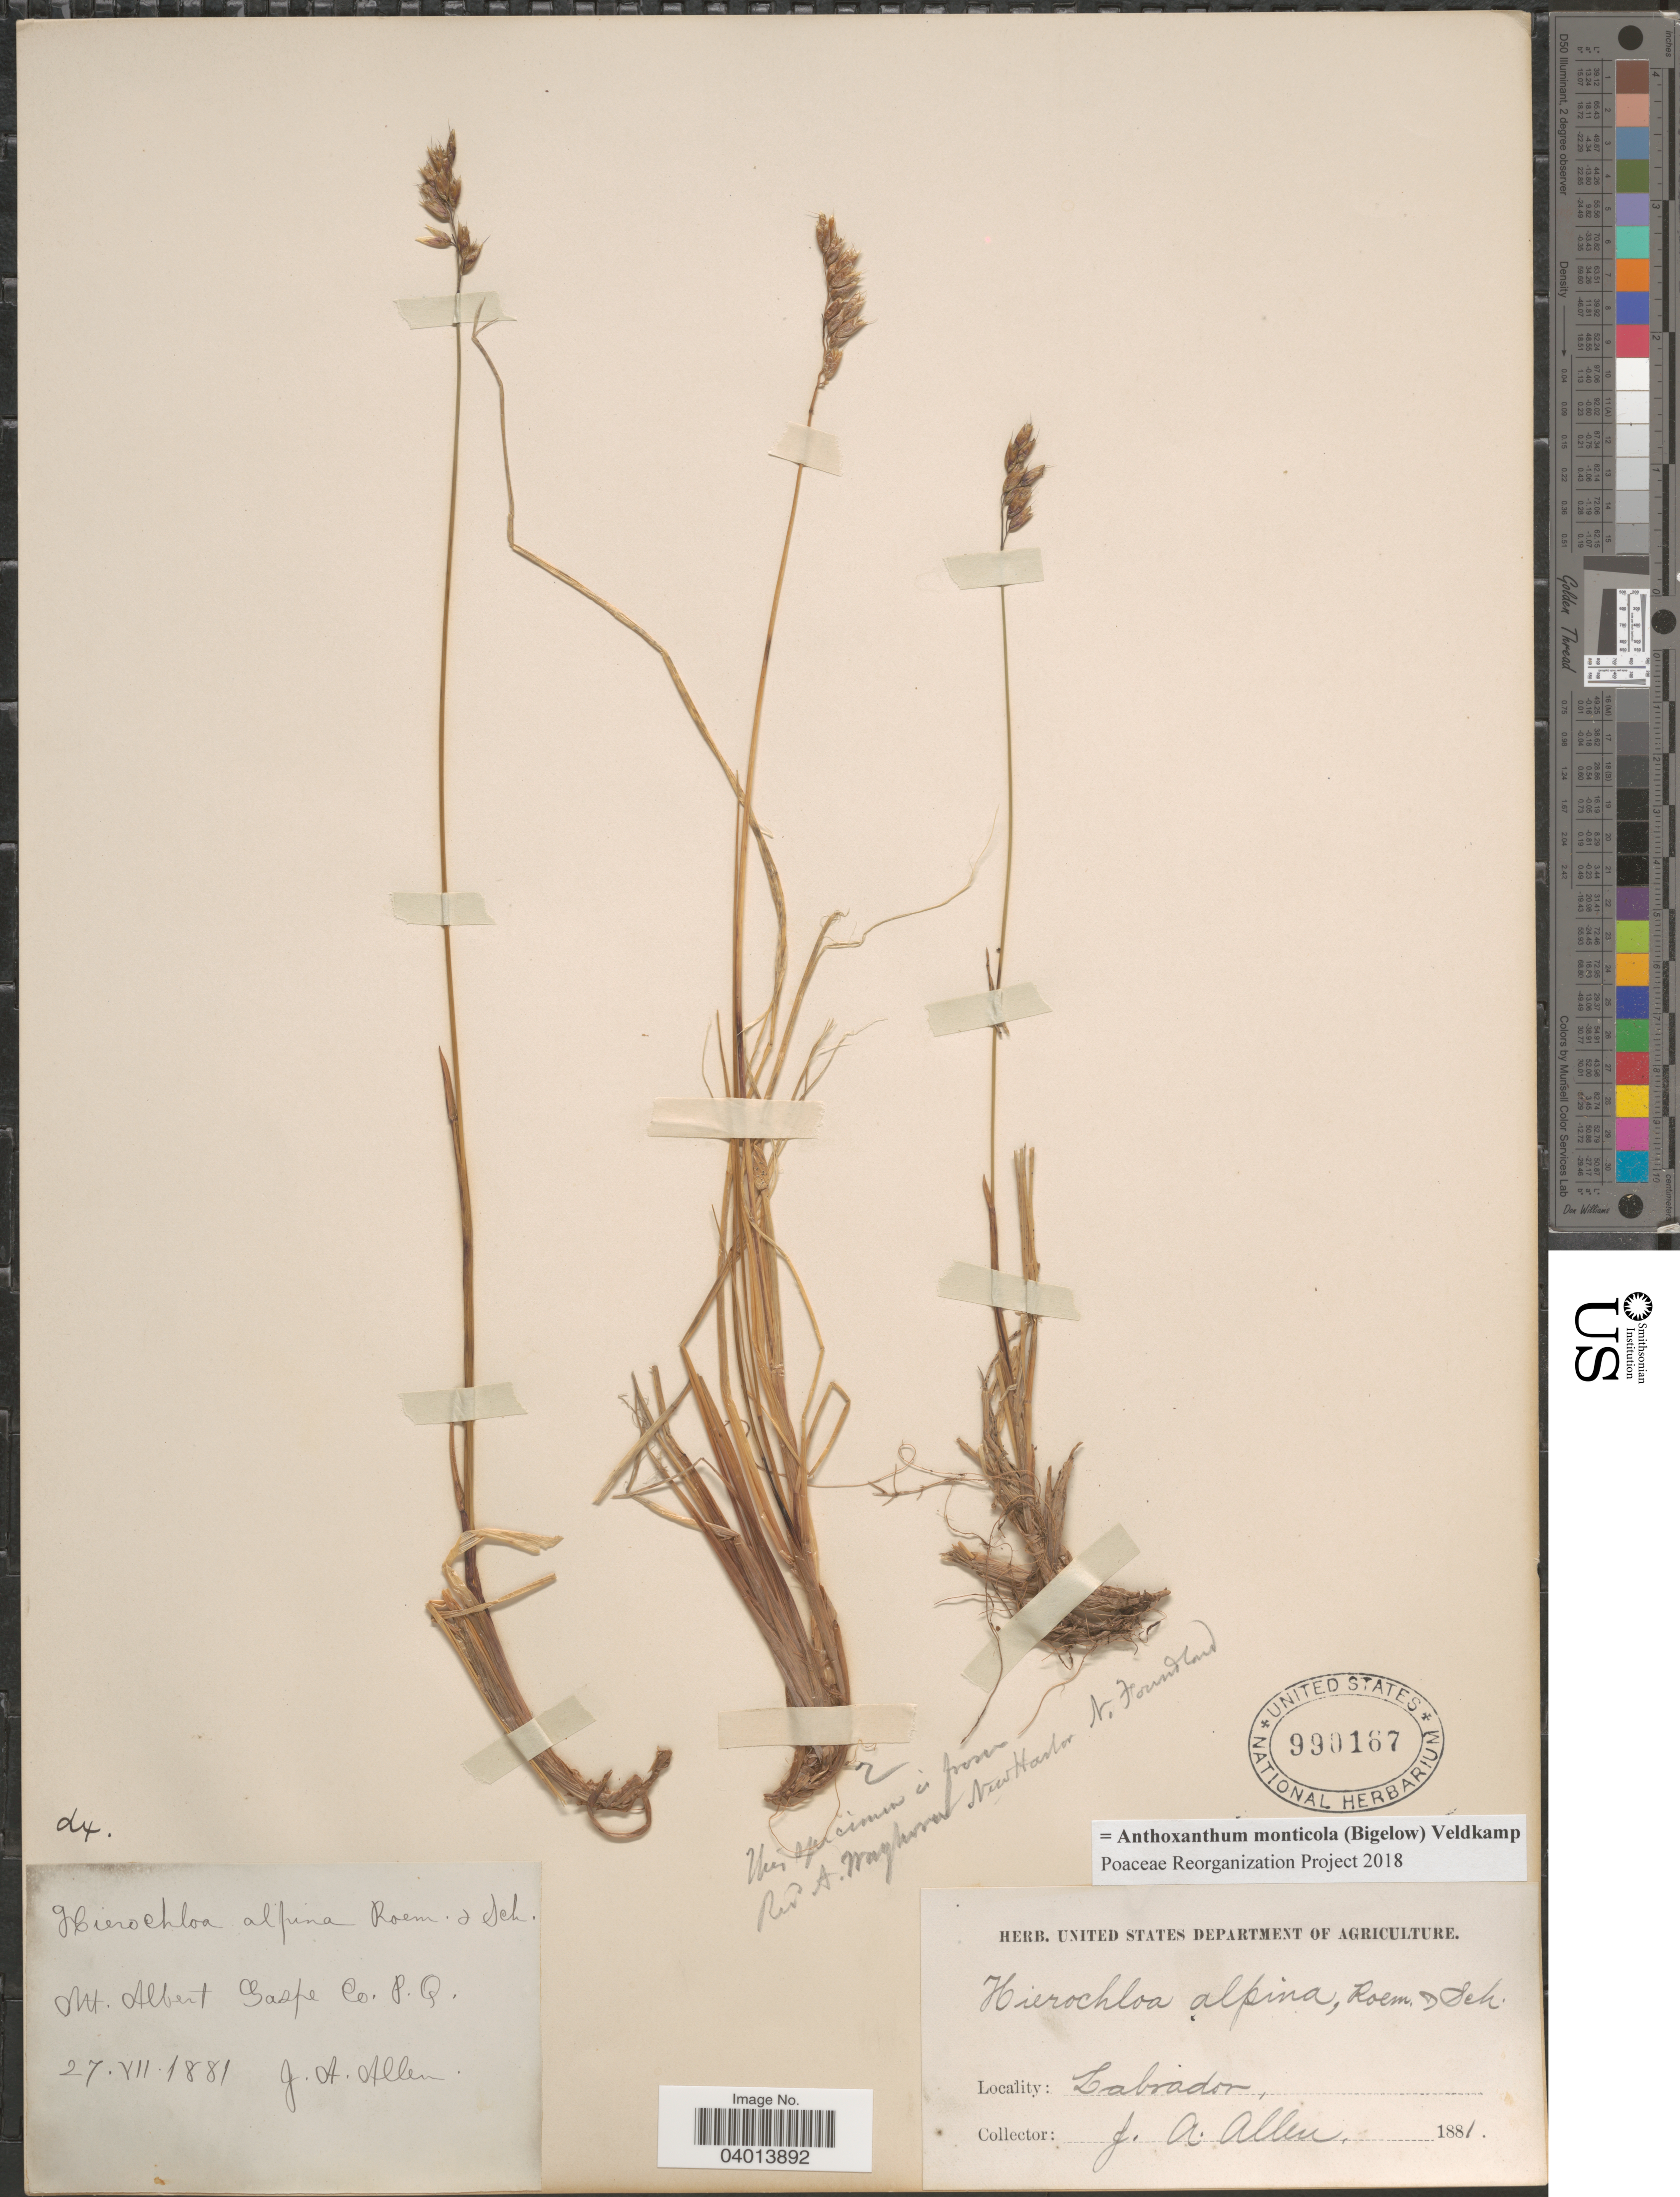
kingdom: Plantae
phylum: Tracheophyta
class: Liliopsida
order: Poales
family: Poaceae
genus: Anthoxanthum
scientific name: Anthoxanthum monticola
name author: (Bigelow) Veldkamp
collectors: J. Allen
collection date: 1881-07-27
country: Canada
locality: Labrador. Mt. Albert Gaspe Co. P.Q.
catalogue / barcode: US 990167